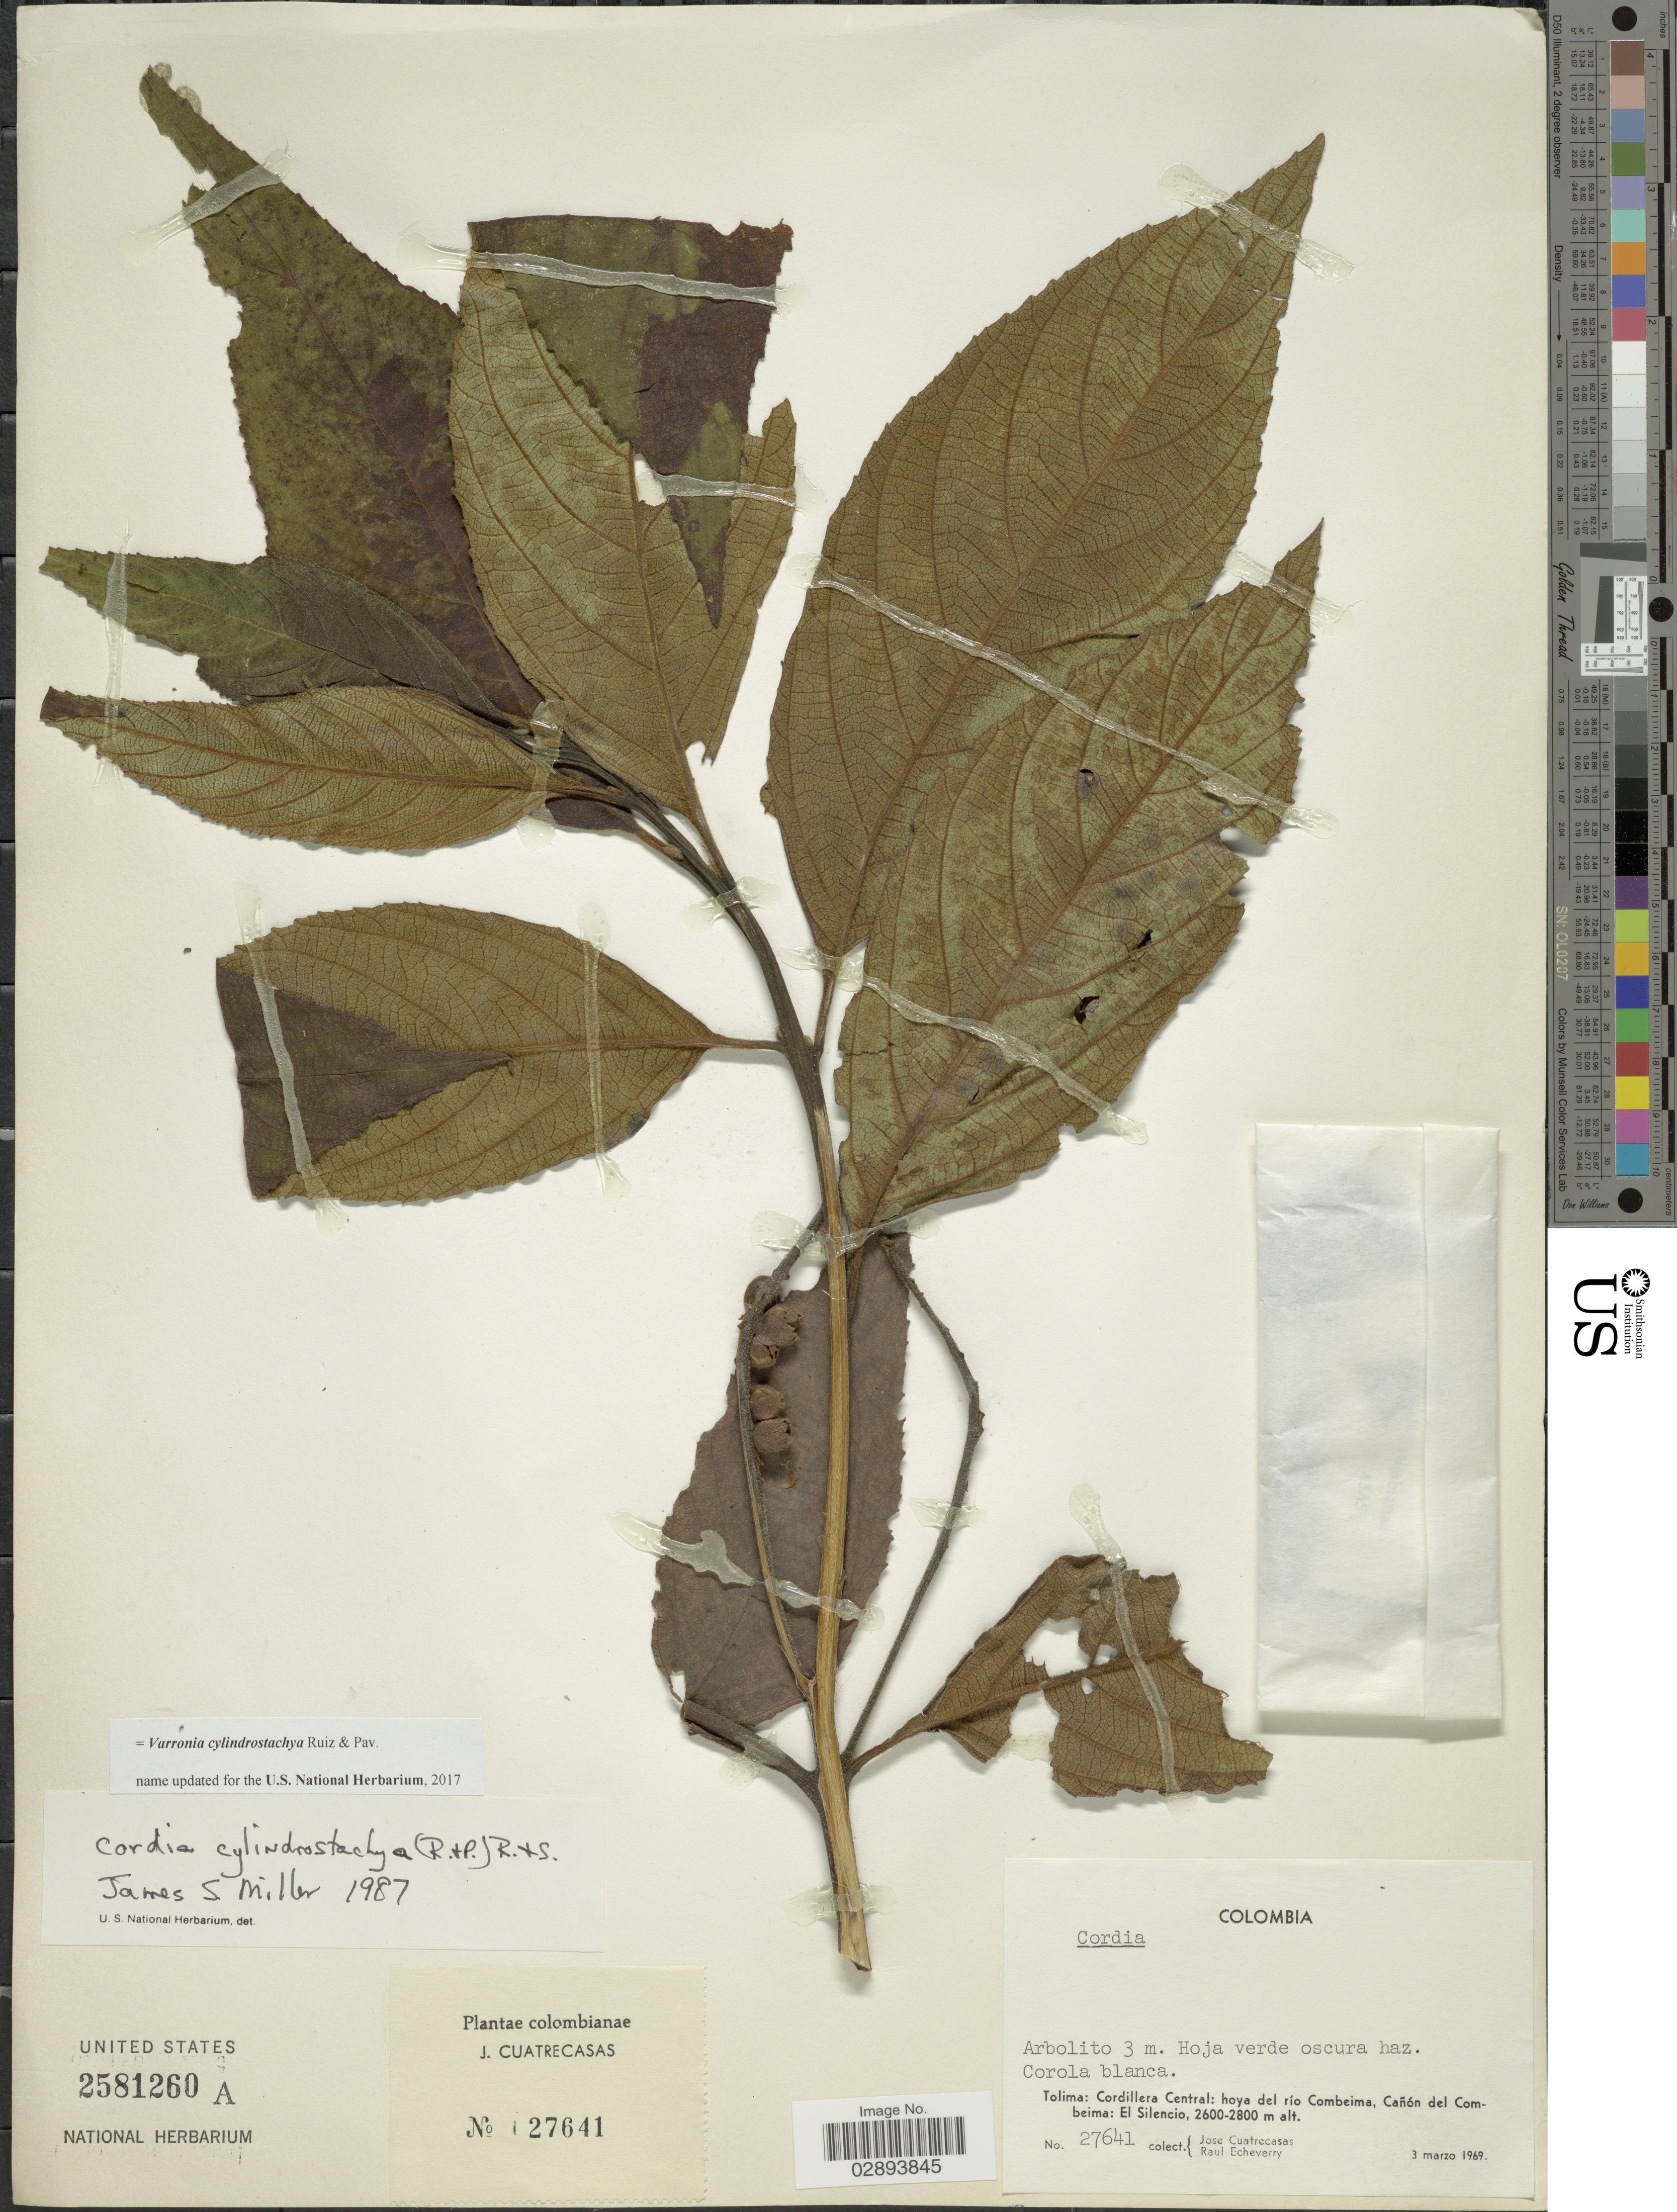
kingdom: Plantae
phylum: Tracheophyta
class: Magnoliopsida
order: Boraginales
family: Cordiaceae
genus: Varronia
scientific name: Varronia cylindrostachya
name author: Ruiz & Pav.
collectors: J. Cuatrecasas & R. Echeverry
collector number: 27641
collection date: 1969-03-03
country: Colombia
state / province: Tolima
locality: Cordillera Central, hoya del río Combeima, Cañón del Combeima, El Silencio.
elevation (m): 2600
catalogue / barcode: US 2581260A